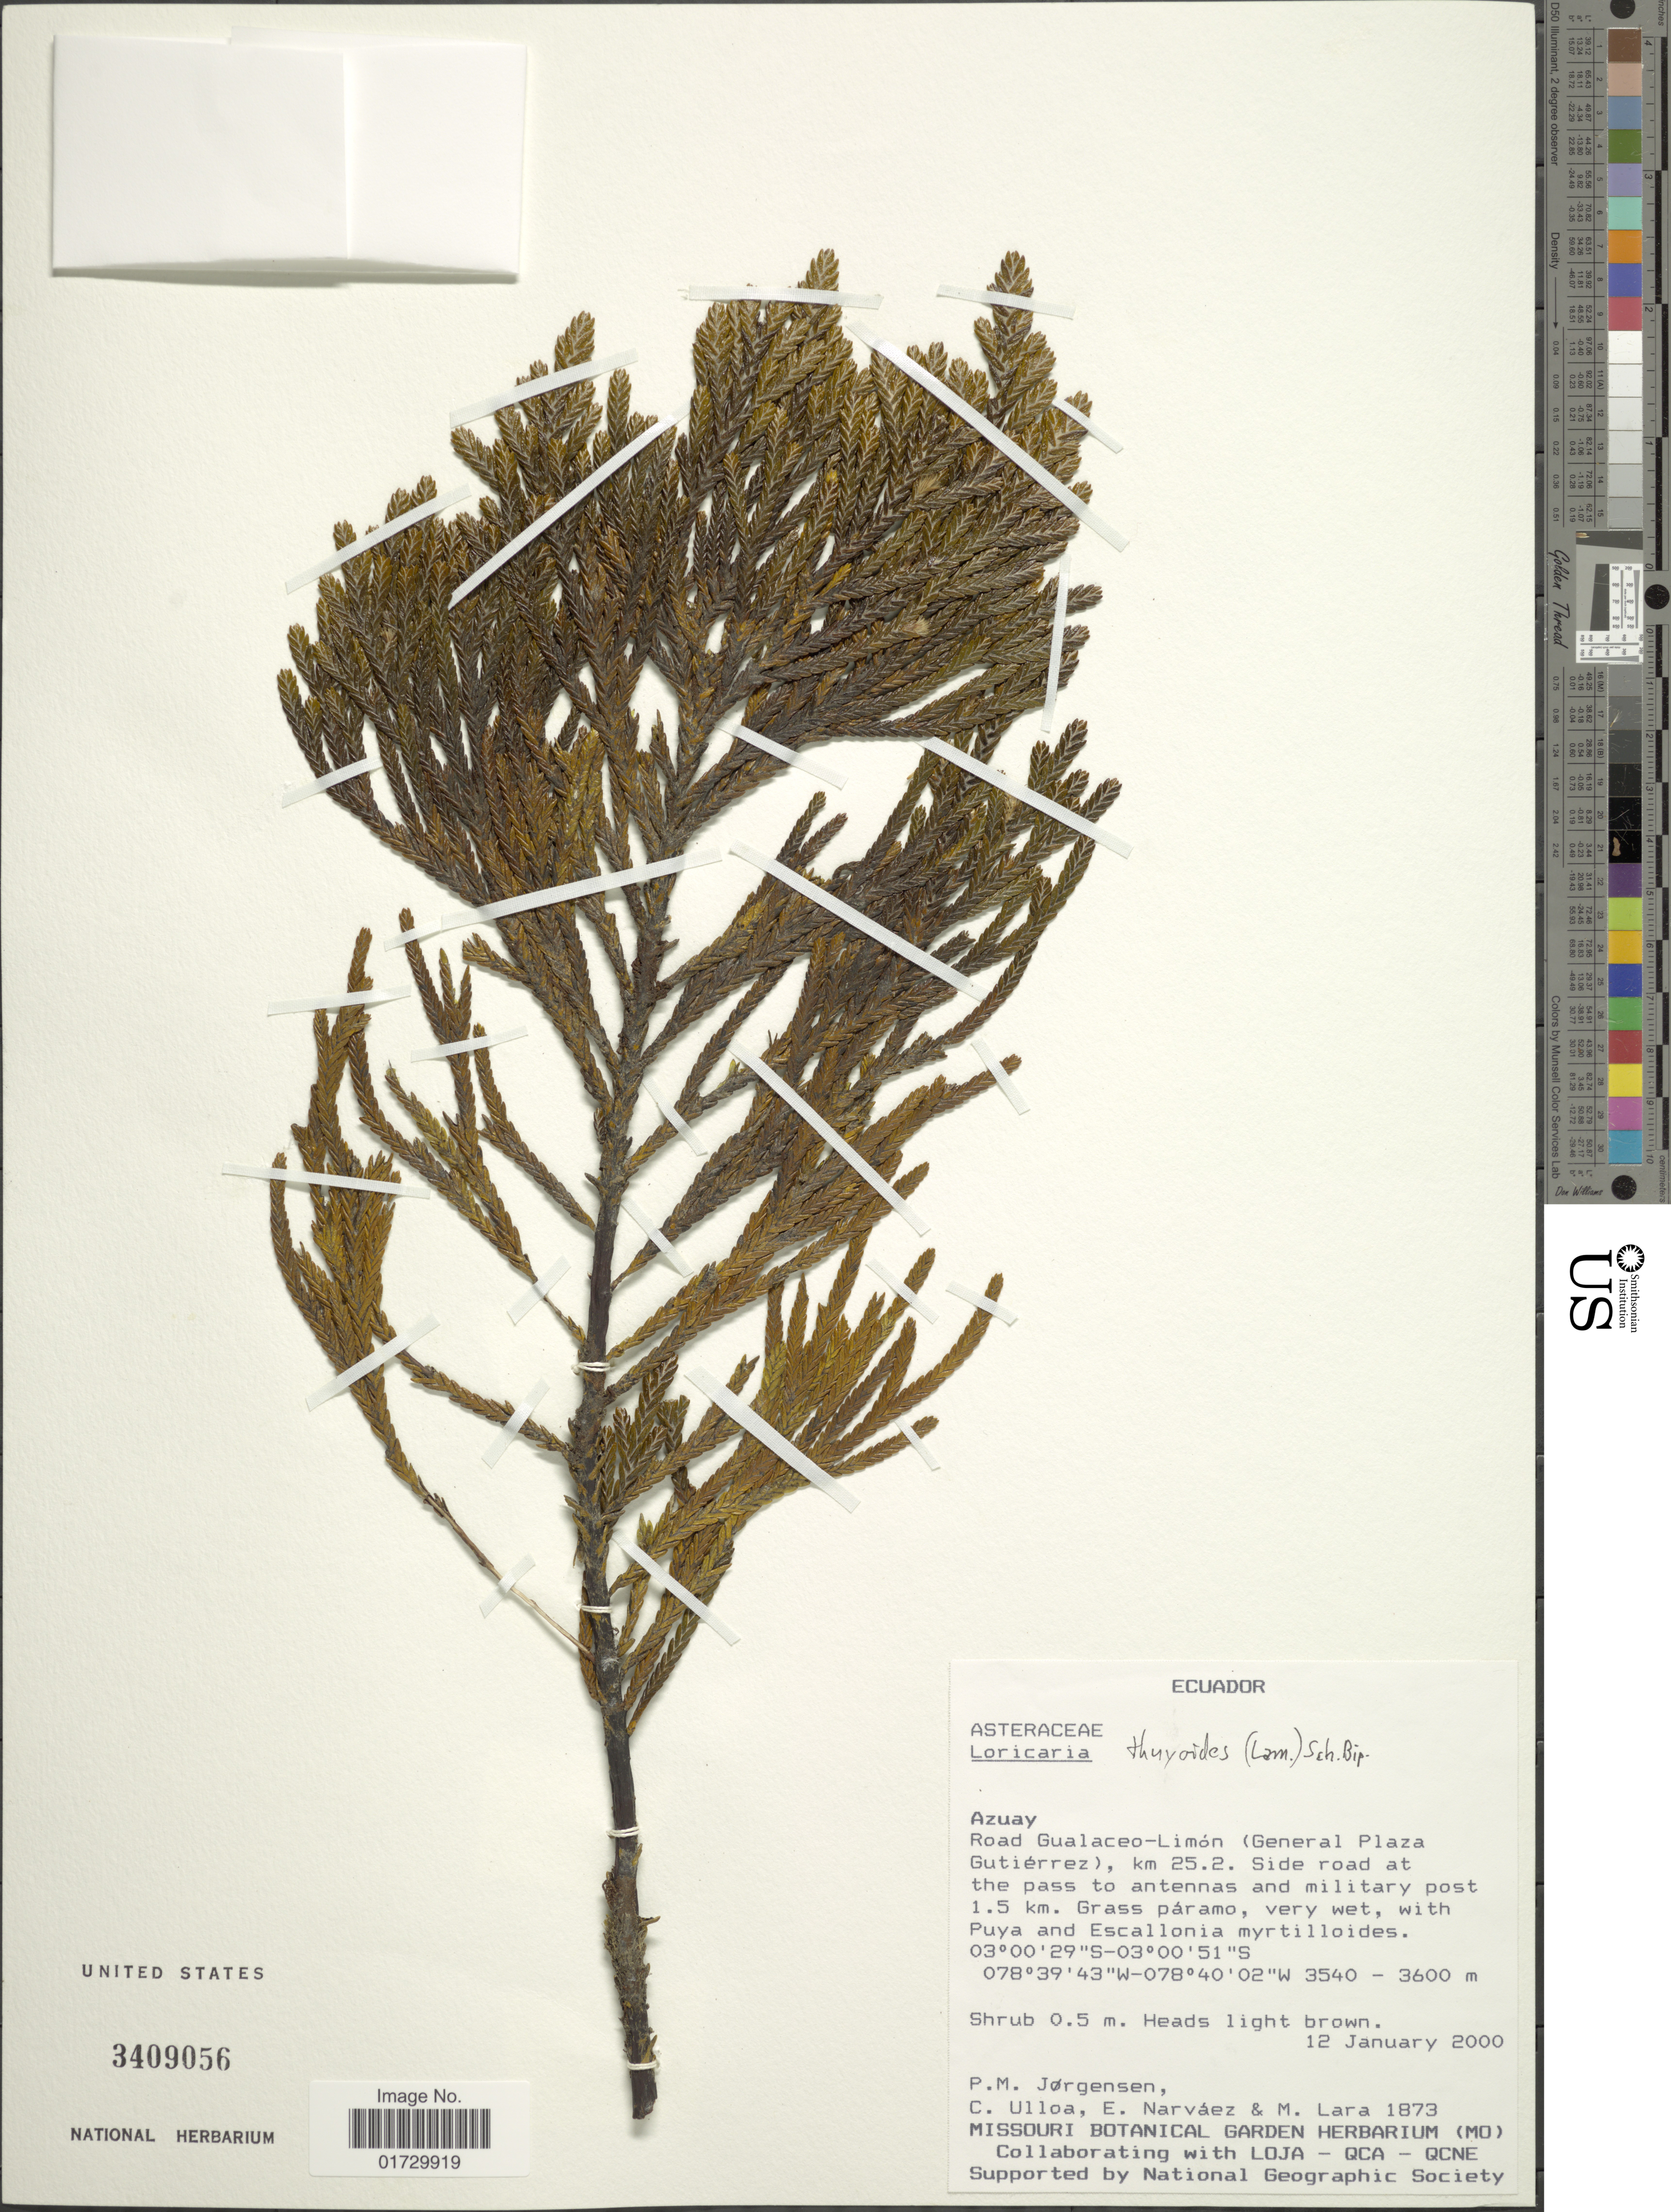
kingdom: Plantae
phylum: Tracheophyta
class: Magnoliopsida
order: Asterales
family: Asteraceae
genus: Loricaria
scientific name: Loricaria thuyoides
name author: (Lam.) Sch. Bip.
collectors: P. Jørgensen, C. Ulloa, E. Narváez & M. Lara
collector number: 1873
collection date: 2000-01-12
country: Ecuador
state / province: Azuay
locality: Road Gualaceo-Limon (General Plaza Gutierrez), km 25.2 Side road at the pass to antennas and military post 1.5 km.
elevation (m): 3540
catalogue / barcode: US 3409056